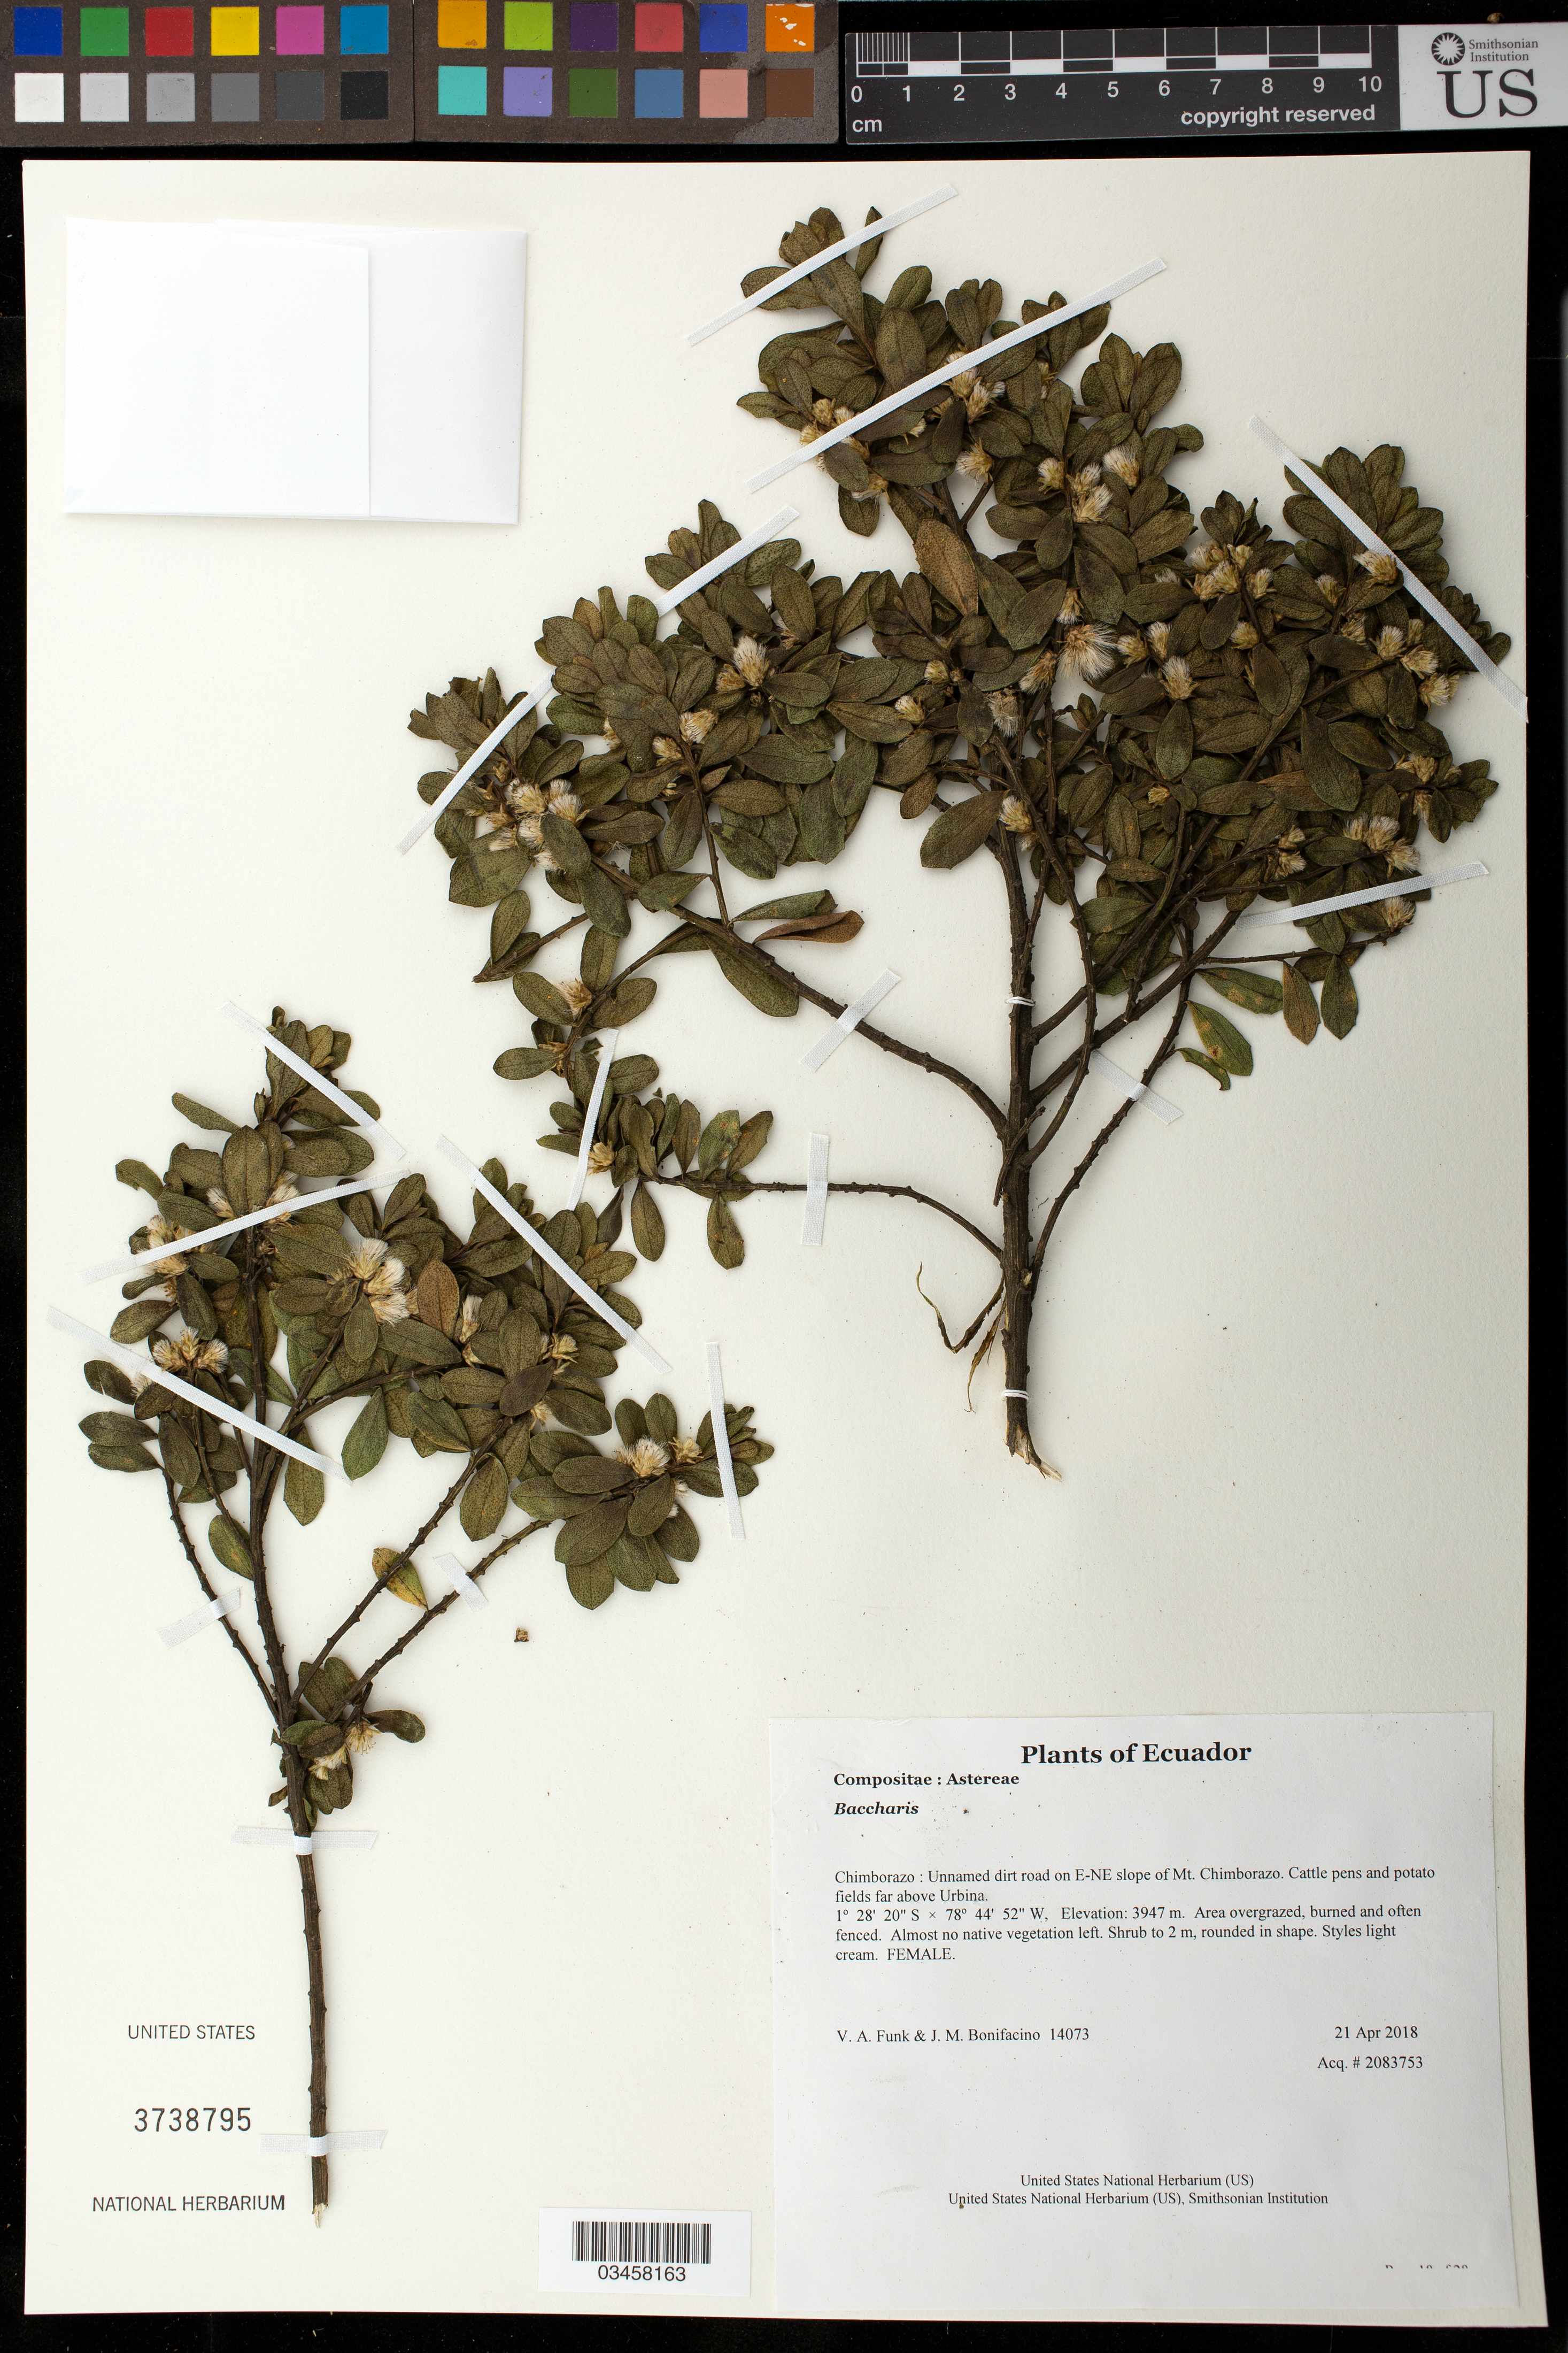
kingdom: Plantae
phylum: Tracheophyta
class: Magnoliopsida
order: Asterales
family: Asteraceae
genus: Baccharis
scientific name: Baccharis sp.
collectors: V. Funk & M. Bonifacino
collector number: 14073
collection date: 2018-04-21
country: Ecuador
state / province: Chimborazo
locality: Unnamed dirt road on E-NE slope of Mt. Chimborazo. Cattle pens and potato fields far above Urbina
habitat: Area overgrazed, burned and often fenced. Almost no native vegetation left.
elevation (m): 3947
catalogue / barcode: US 3738795